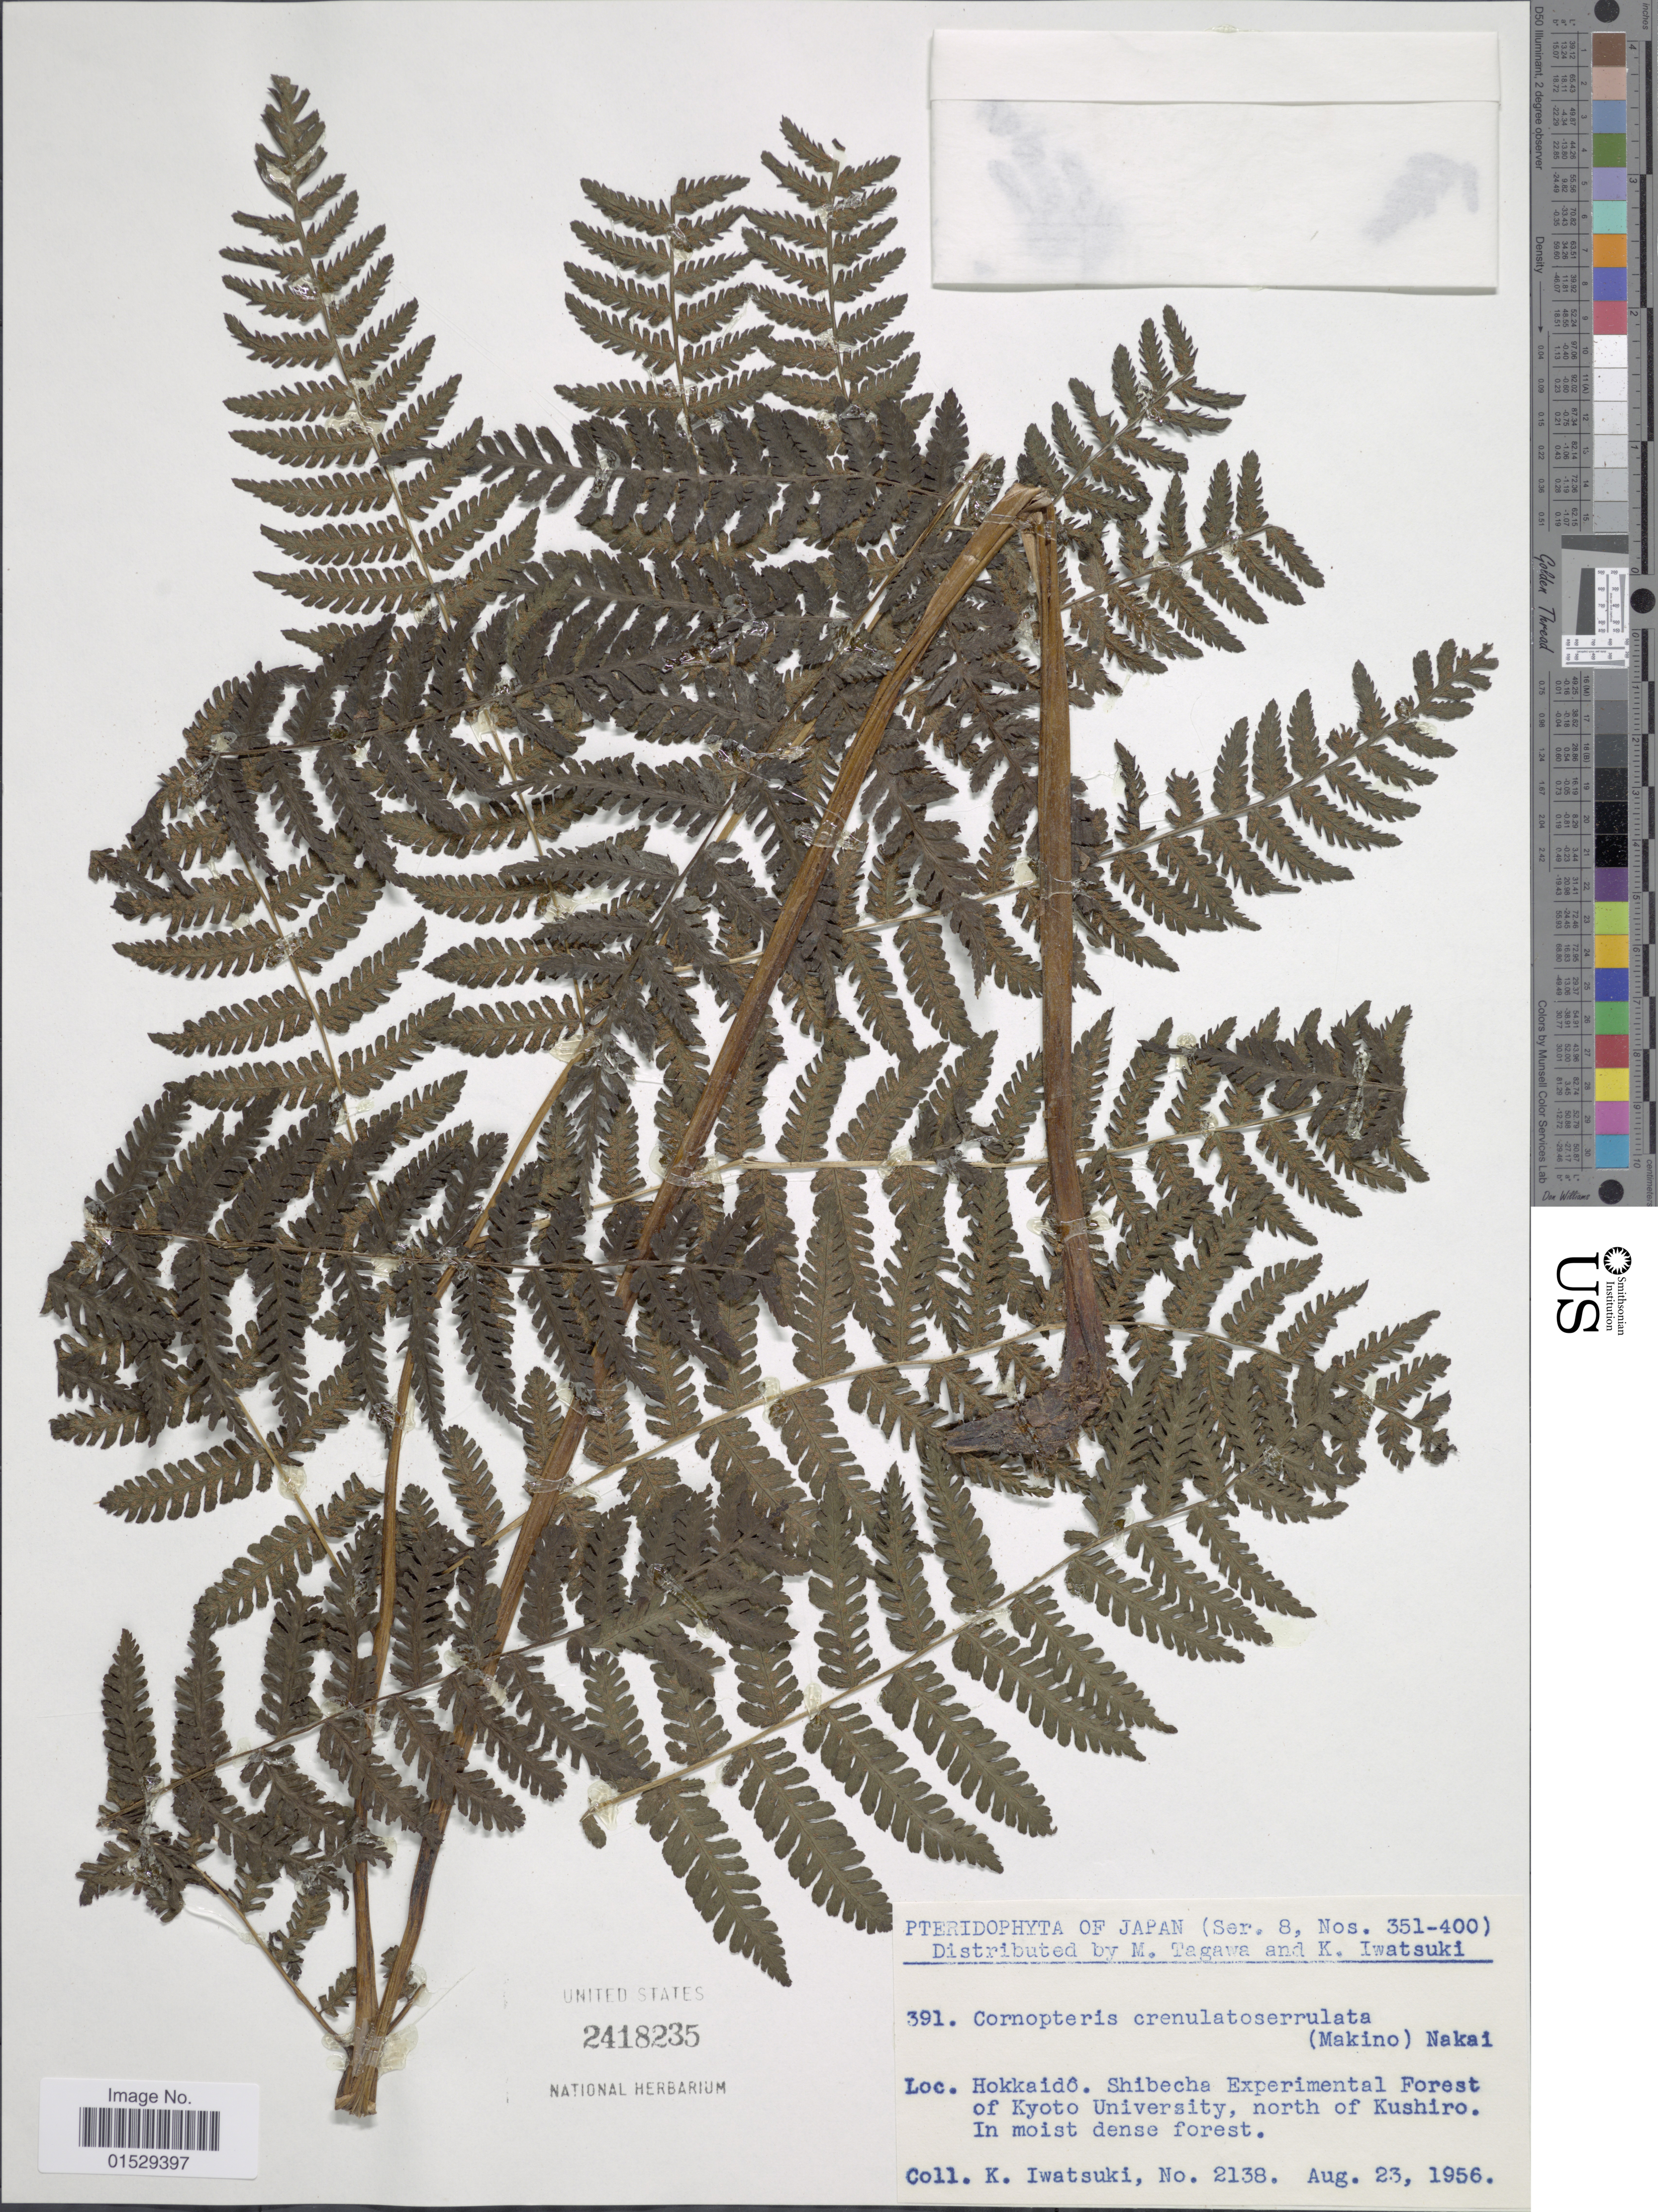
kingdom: Plantae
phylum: Tracheophyta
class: Polypodiopsida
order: Polypodiales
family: Athyriaceae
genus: Cornopteris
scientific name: Cornopteris crenulatoserrulata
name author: (Makino) Nakai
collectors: K. Iwatsuki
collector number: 2138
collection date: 1956-08-23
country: Japan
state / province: Hokkaidō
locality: Hokkaido, Shibecha Experimental Forest of Kyoto University, north of Kushiro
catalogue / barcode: US 2418235